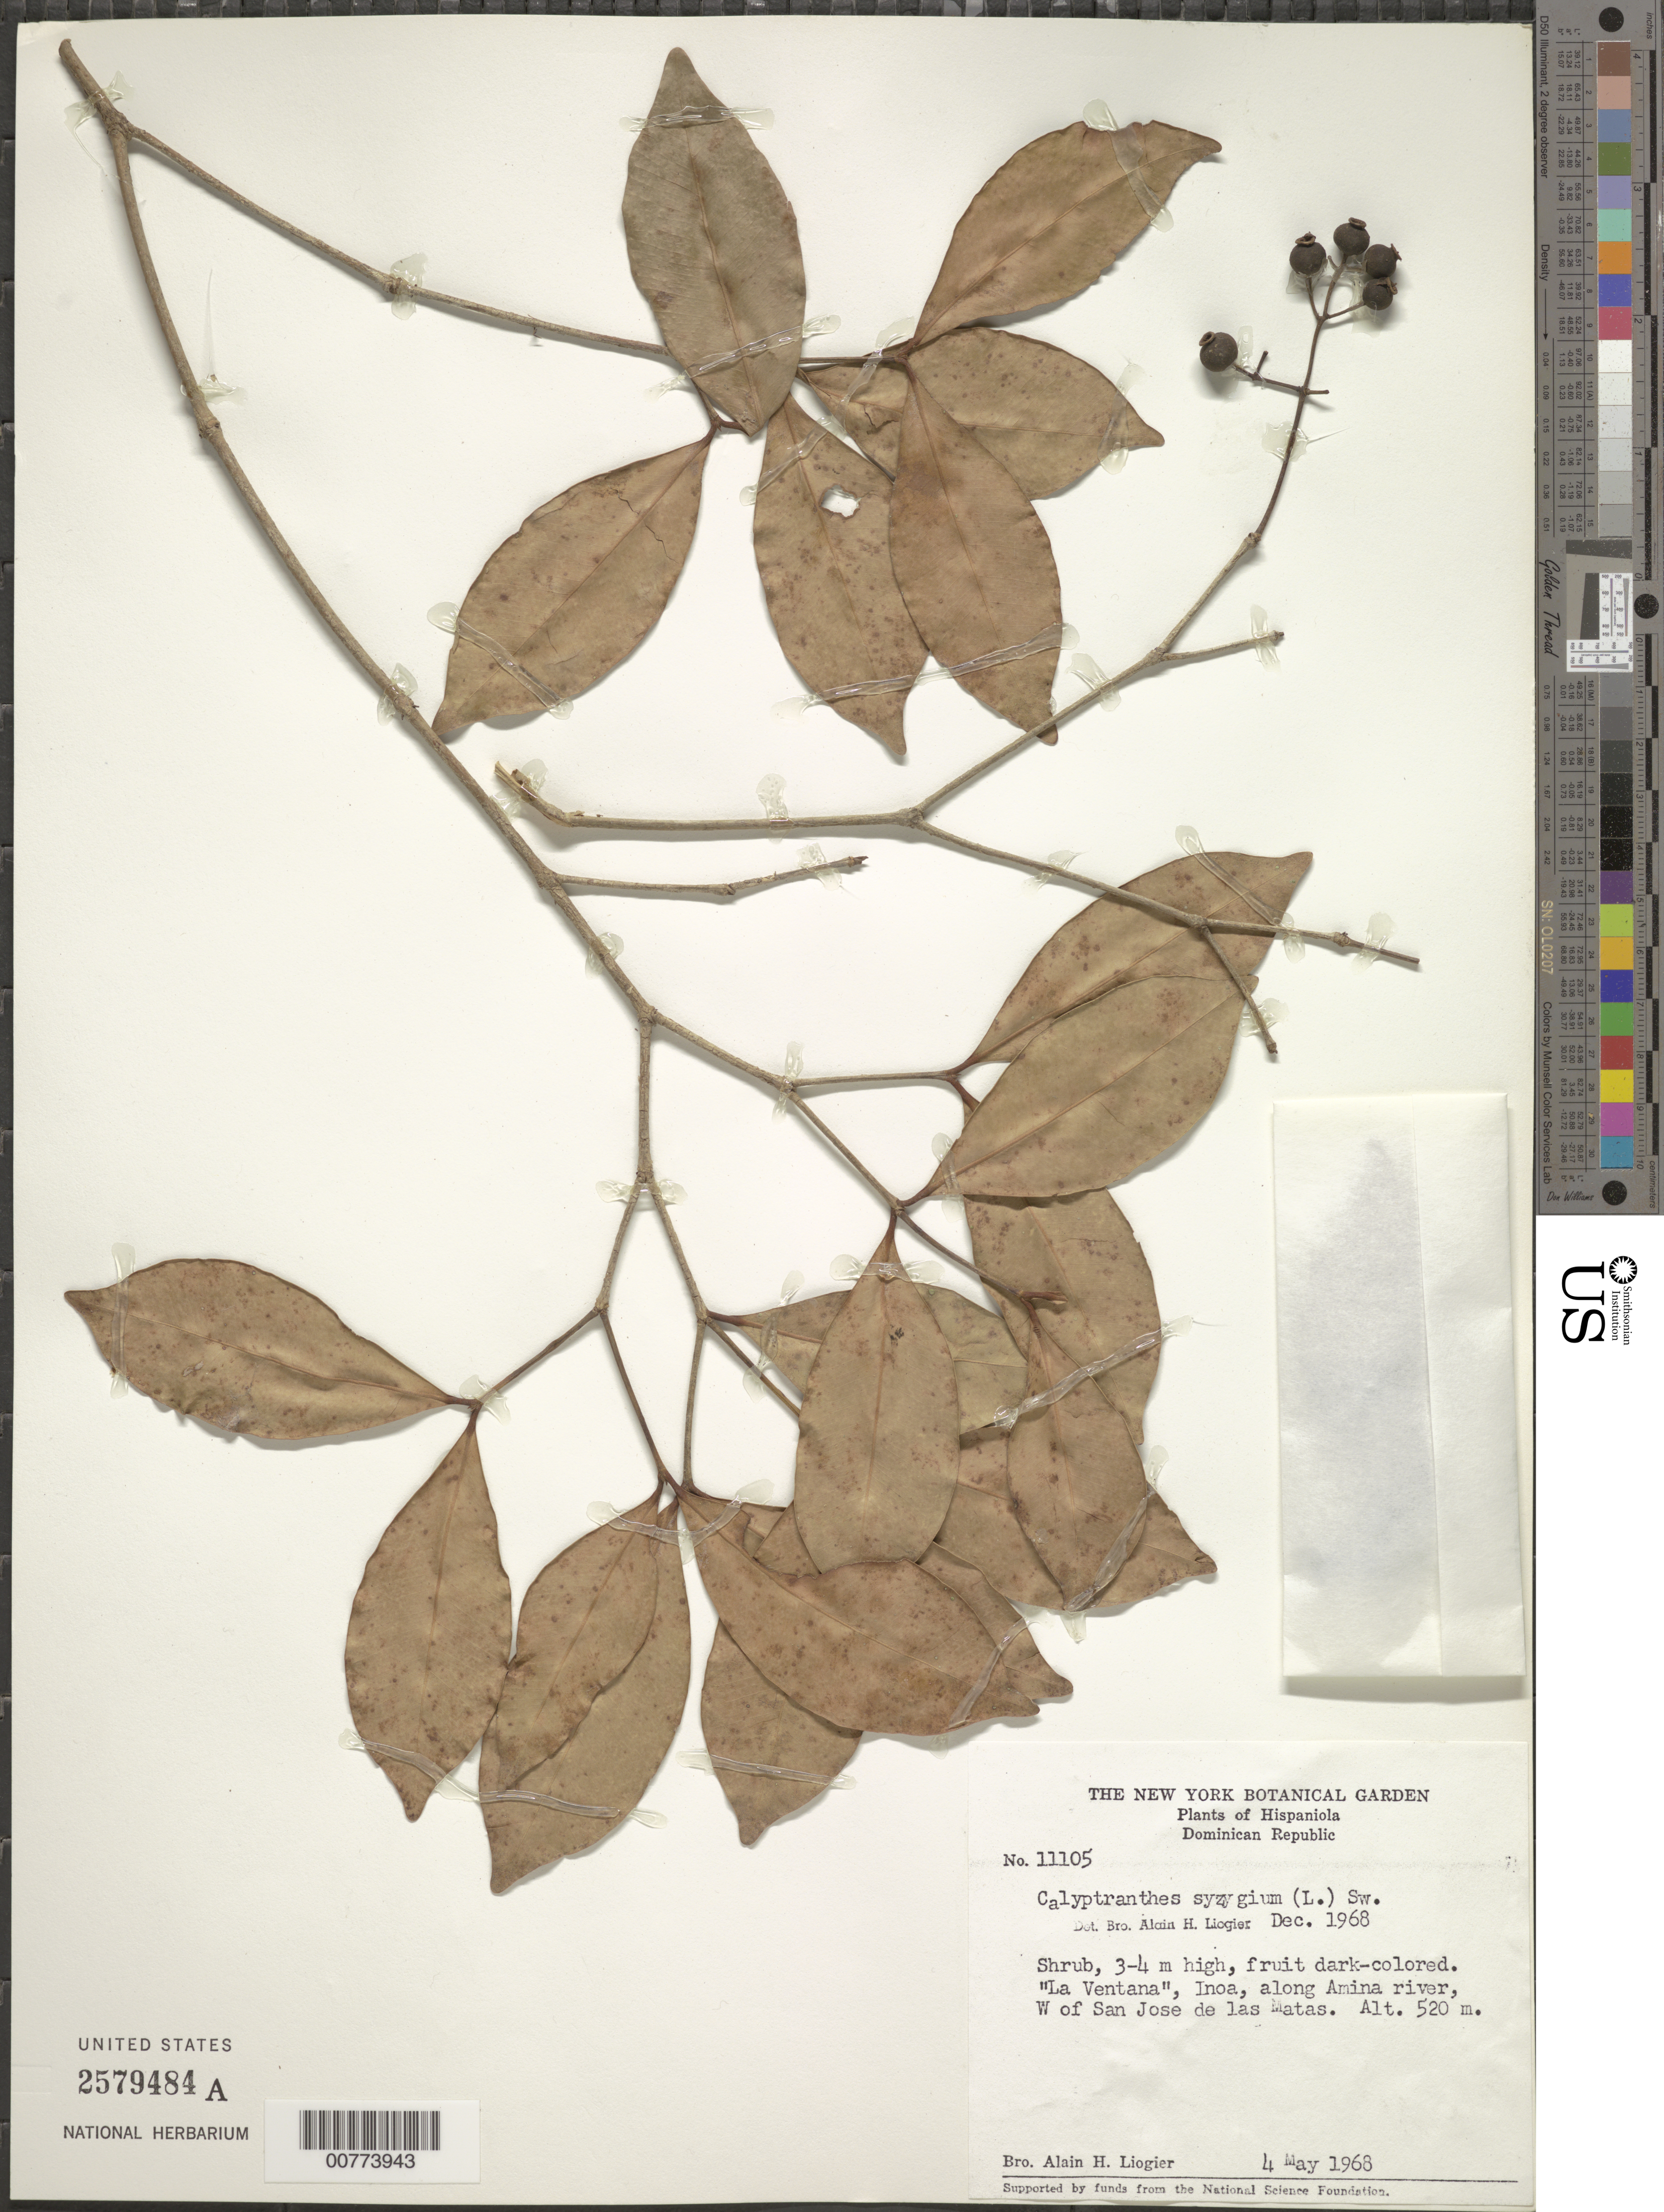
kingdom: Plantae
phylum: Tracheophyta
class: Magnoliopsida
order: Myrtales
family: Myrtaceae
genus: Myrcia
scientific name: Myrcia zuzygium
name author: (L.) A.R. Lourenço & E. Lucas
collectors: A. H. Liogier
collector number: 11105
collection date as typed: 04 May 1968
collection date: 1968-05-04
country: Dominican Republic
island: Hispaniola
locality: West of San José de las Matas, along Anina River, Inoa, "La Ventana".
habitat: Along river.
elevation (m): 520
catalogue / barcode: US 2579484A